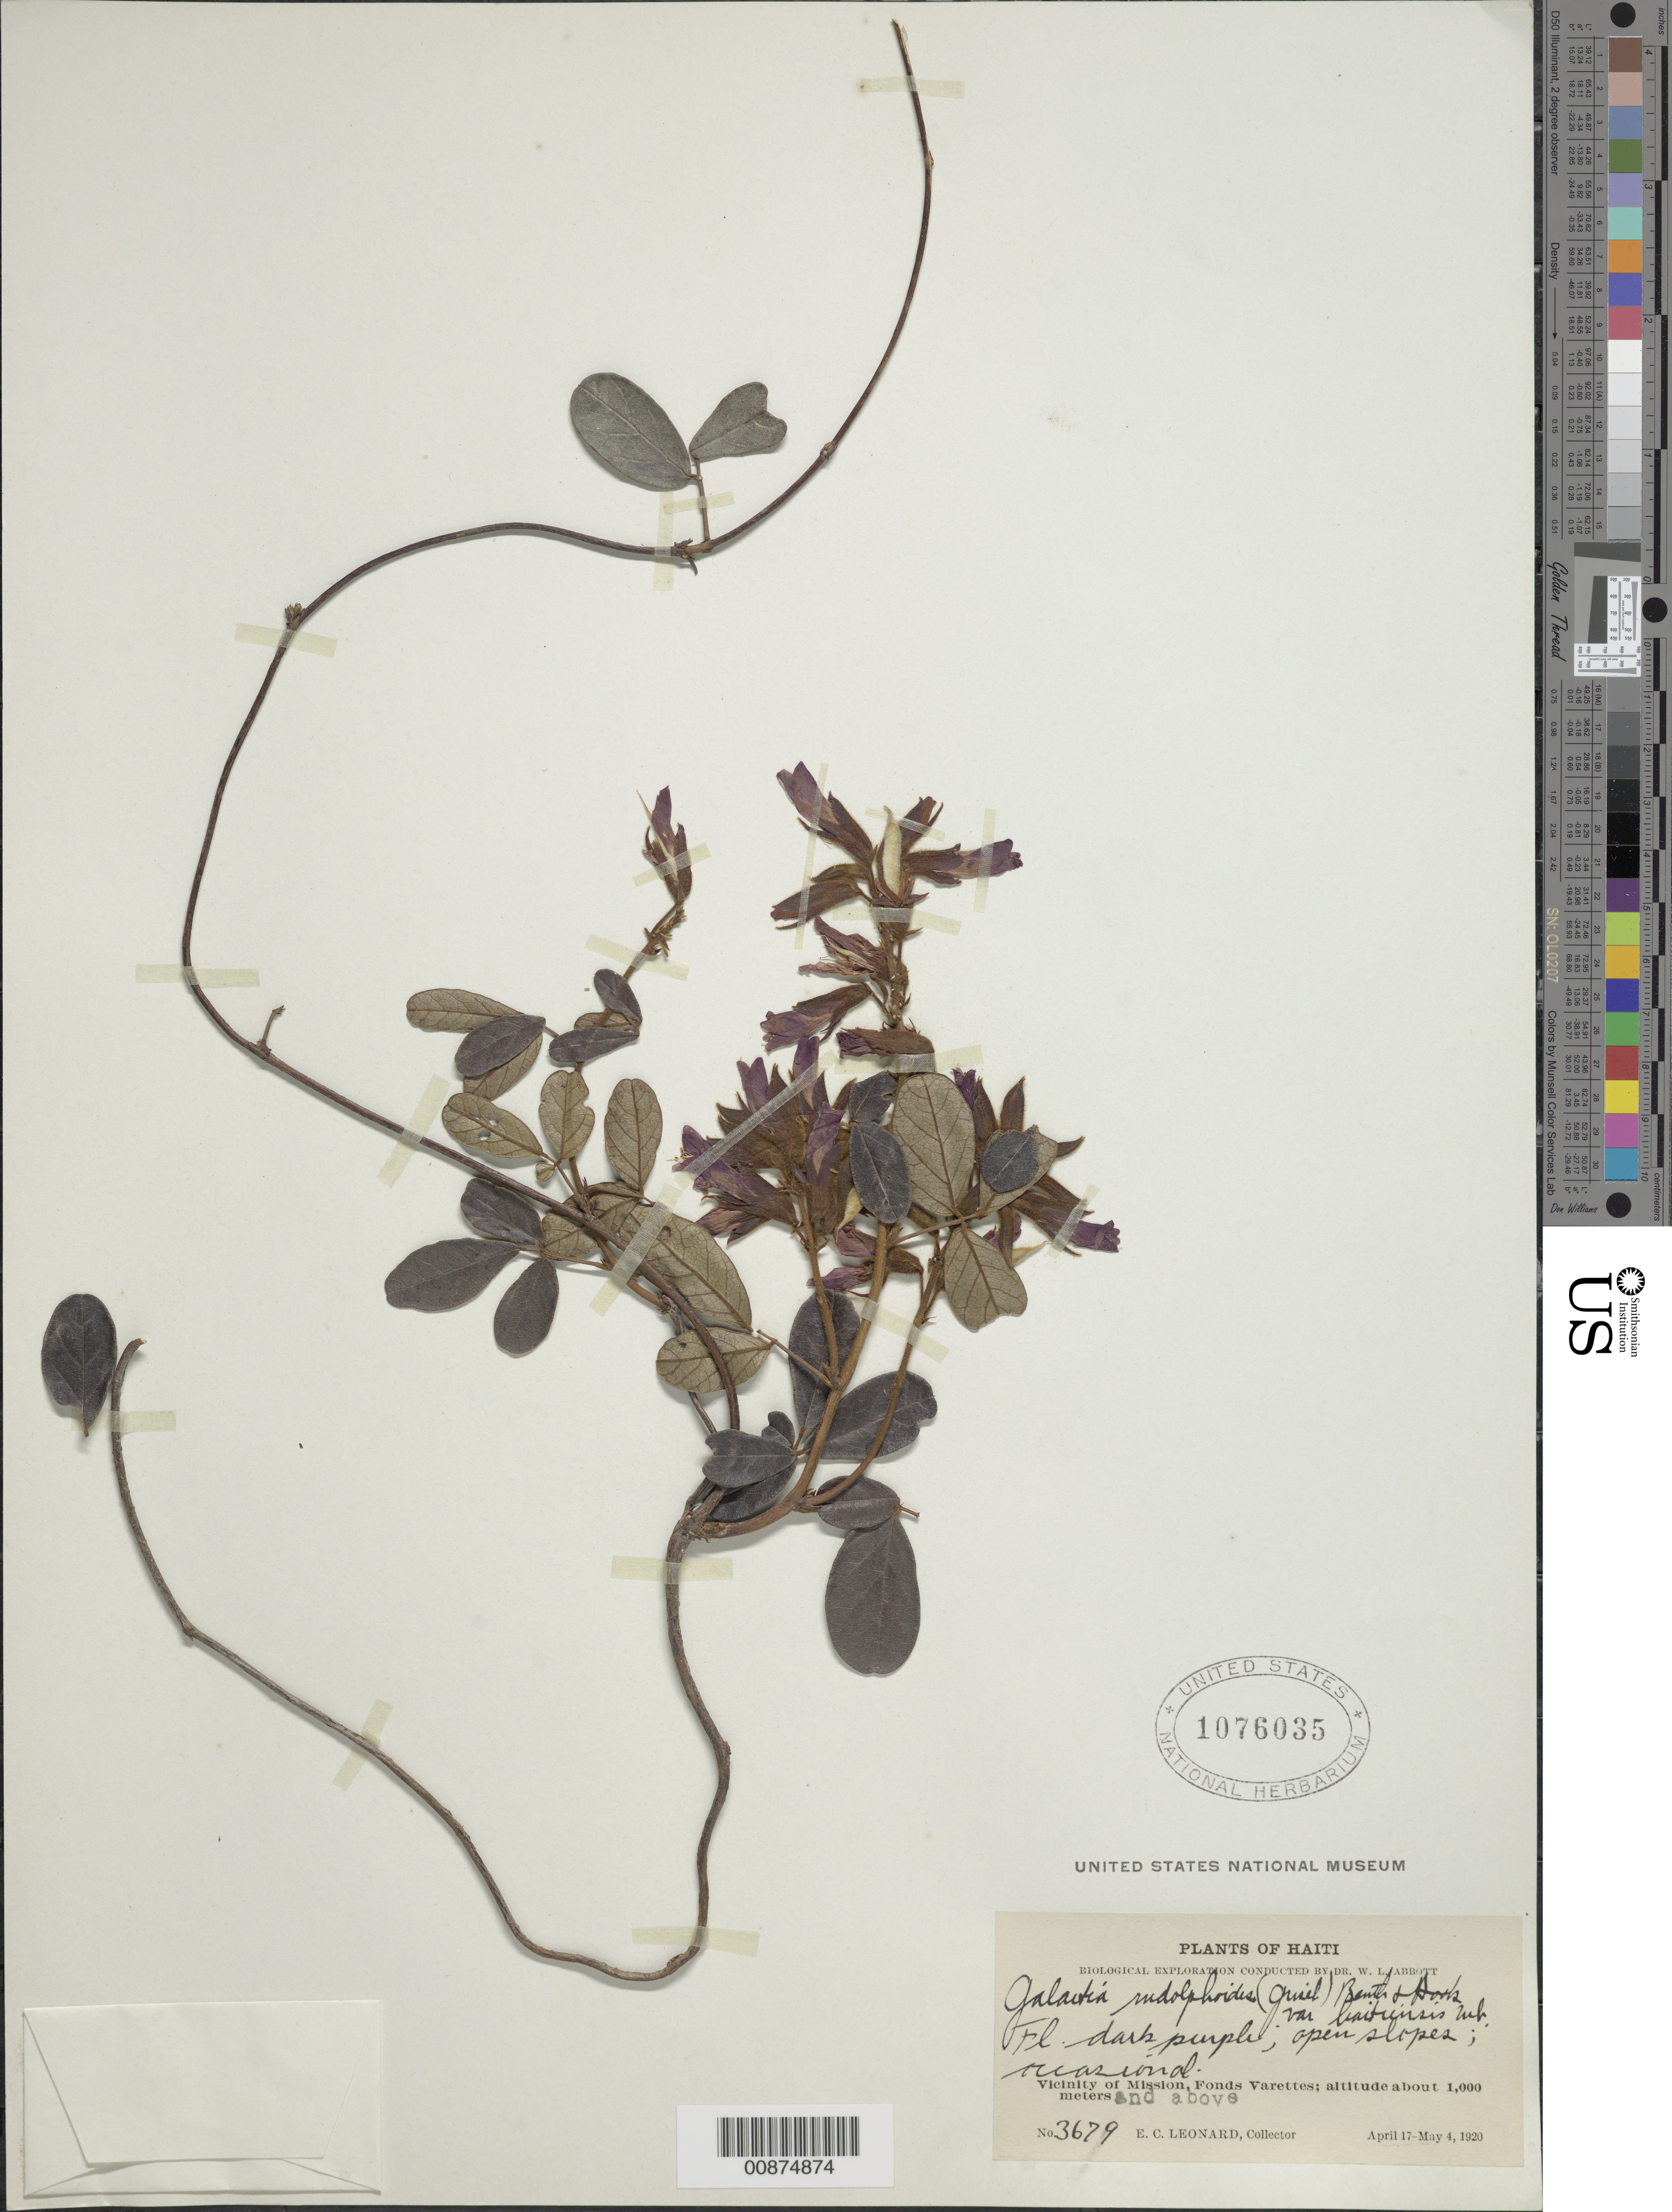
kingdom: Plantae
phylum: Tracheophyta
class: Magnoliopsida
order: Fabales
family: Fabaceae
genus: Rhodopis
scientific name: Rhodopis rudolphioides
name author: (Griseb.) L.P. Queiroz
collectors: E. C. Leonard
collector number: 3679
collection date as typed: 17 Apr 1920 to 04 May 1920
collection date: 1920-04-17/1920-05-04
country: Haiti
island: Hispaniola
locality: Vicinity of Mission, Fonds Varettes.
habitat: Open slopes.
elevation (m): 1000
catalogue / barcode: US 1076035